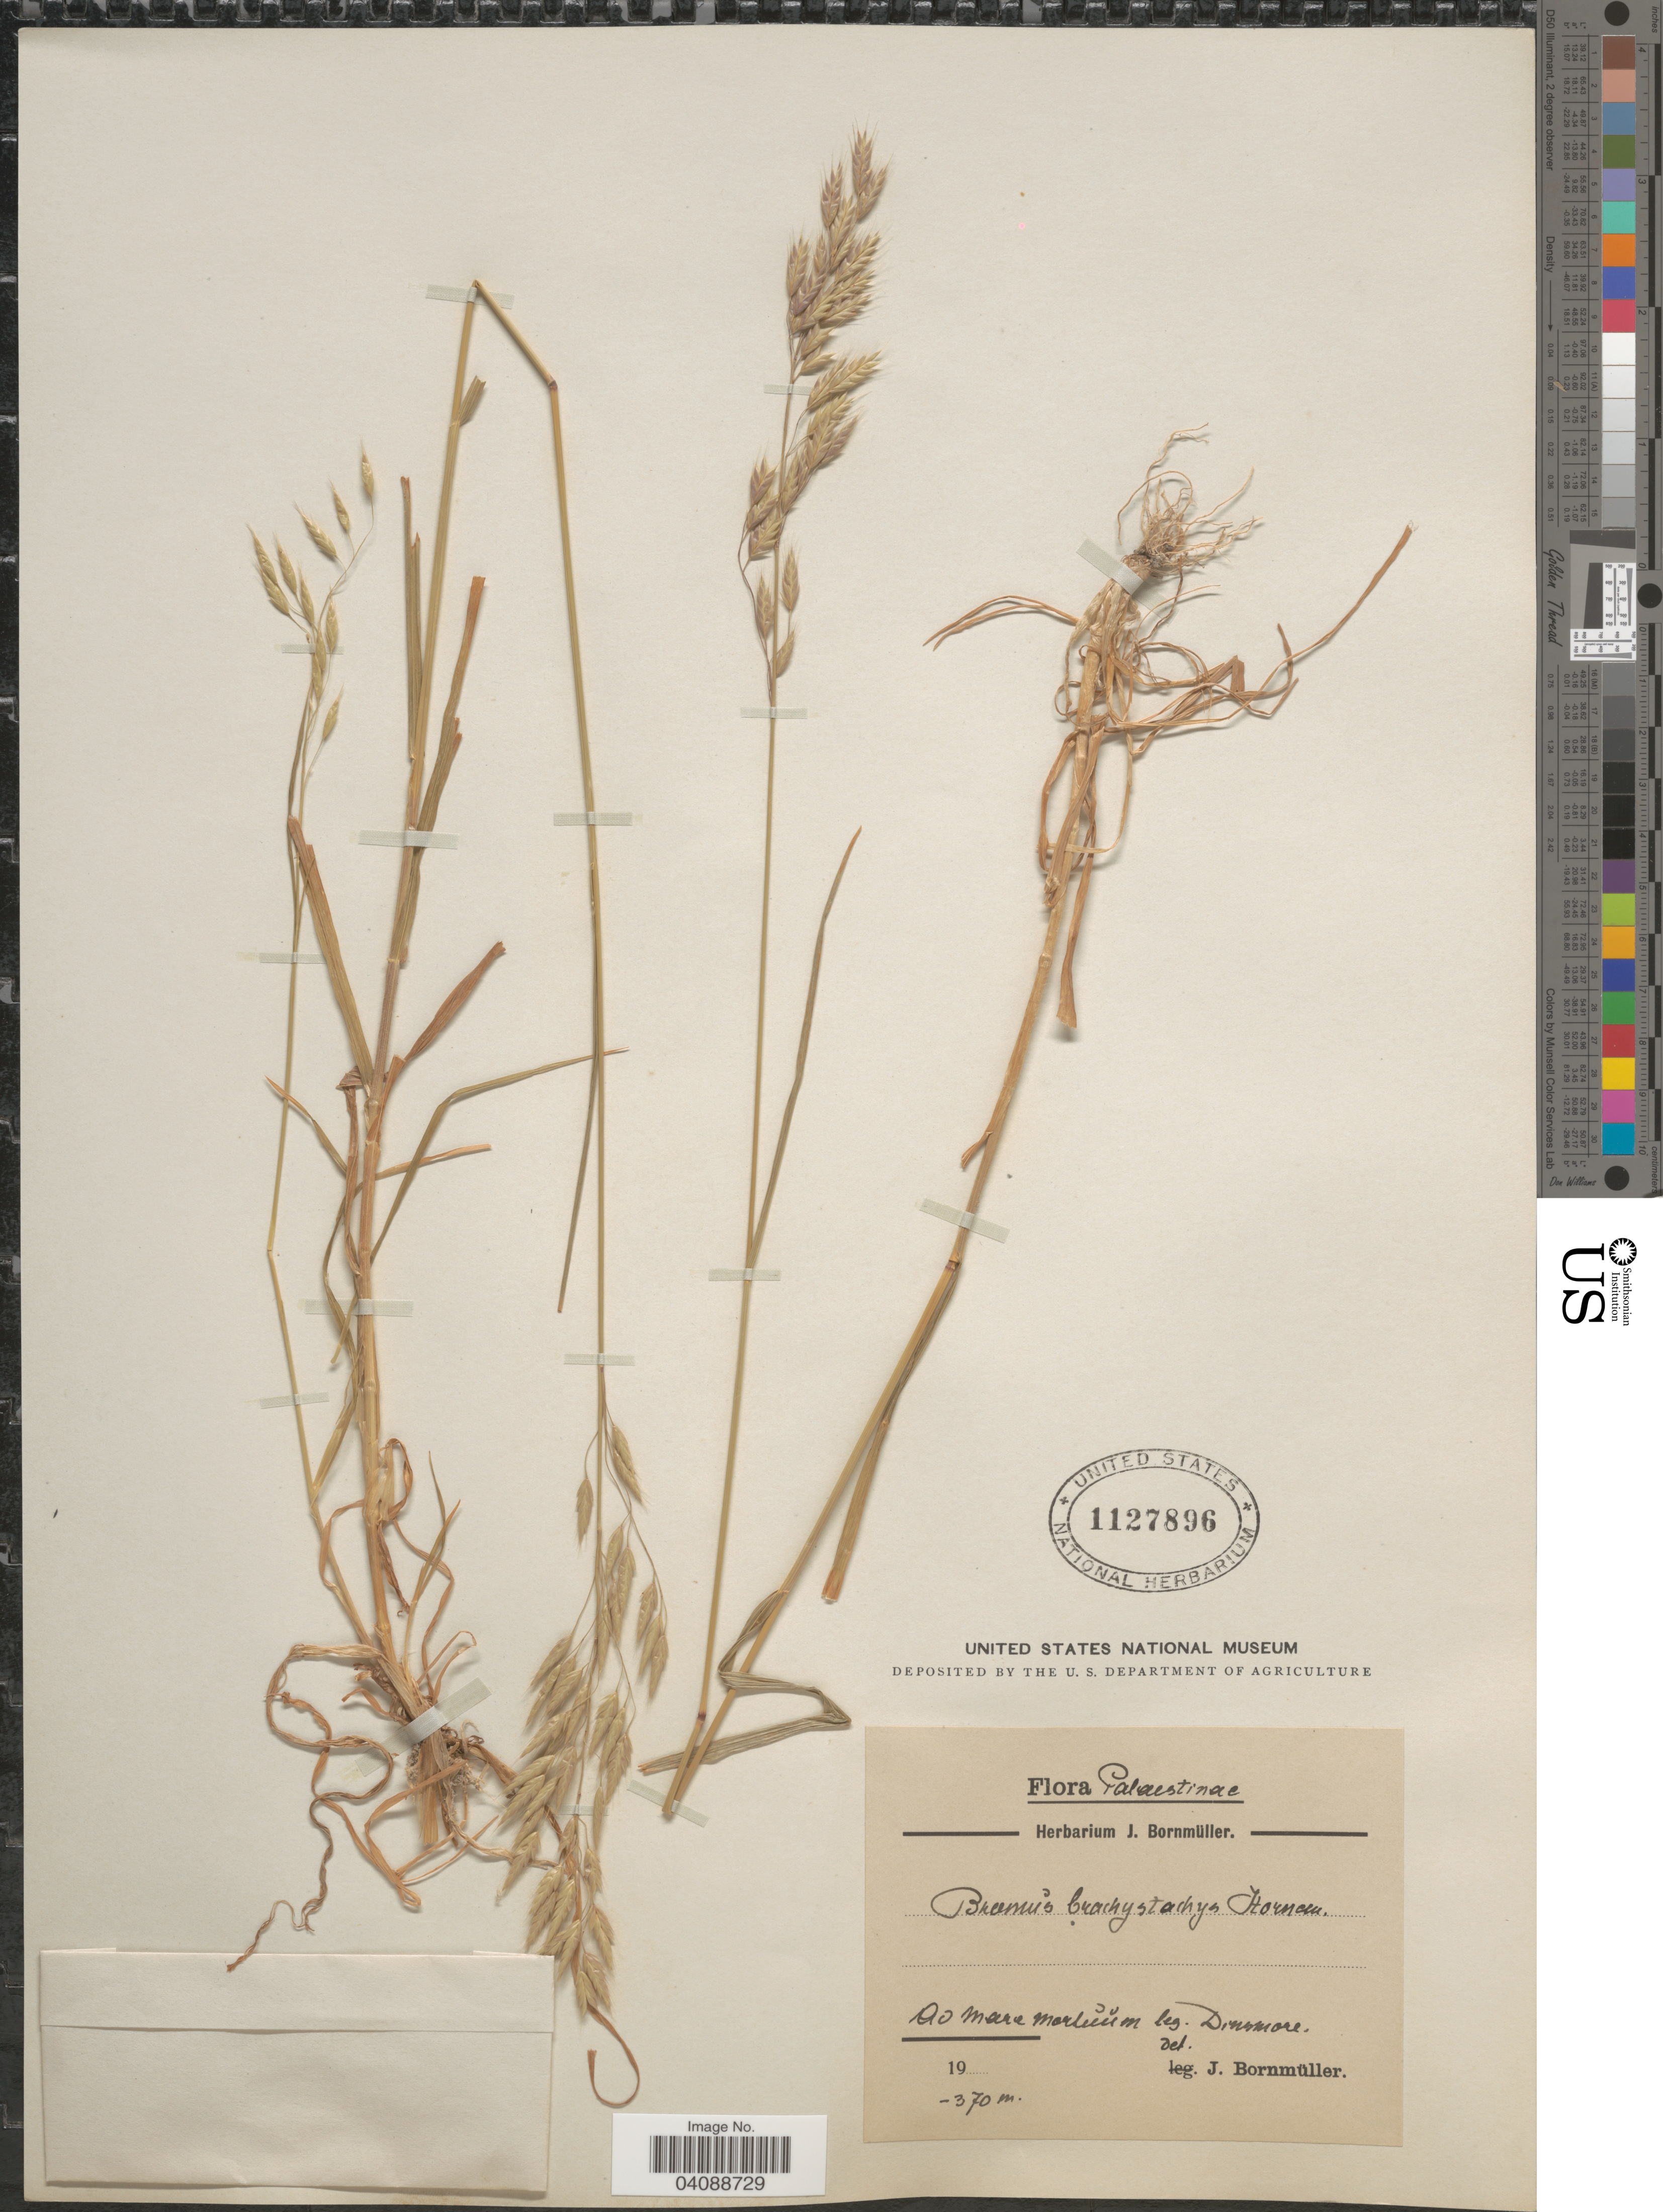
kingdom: Plantae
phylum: Tracheophyta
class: Liliopsida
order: Poales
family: Poaceae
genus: Bromus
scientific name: Bromus brachystachys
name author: Hornung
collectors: Dinsmore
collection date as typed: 19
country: Israel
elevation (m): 370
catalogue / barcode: US 1127896